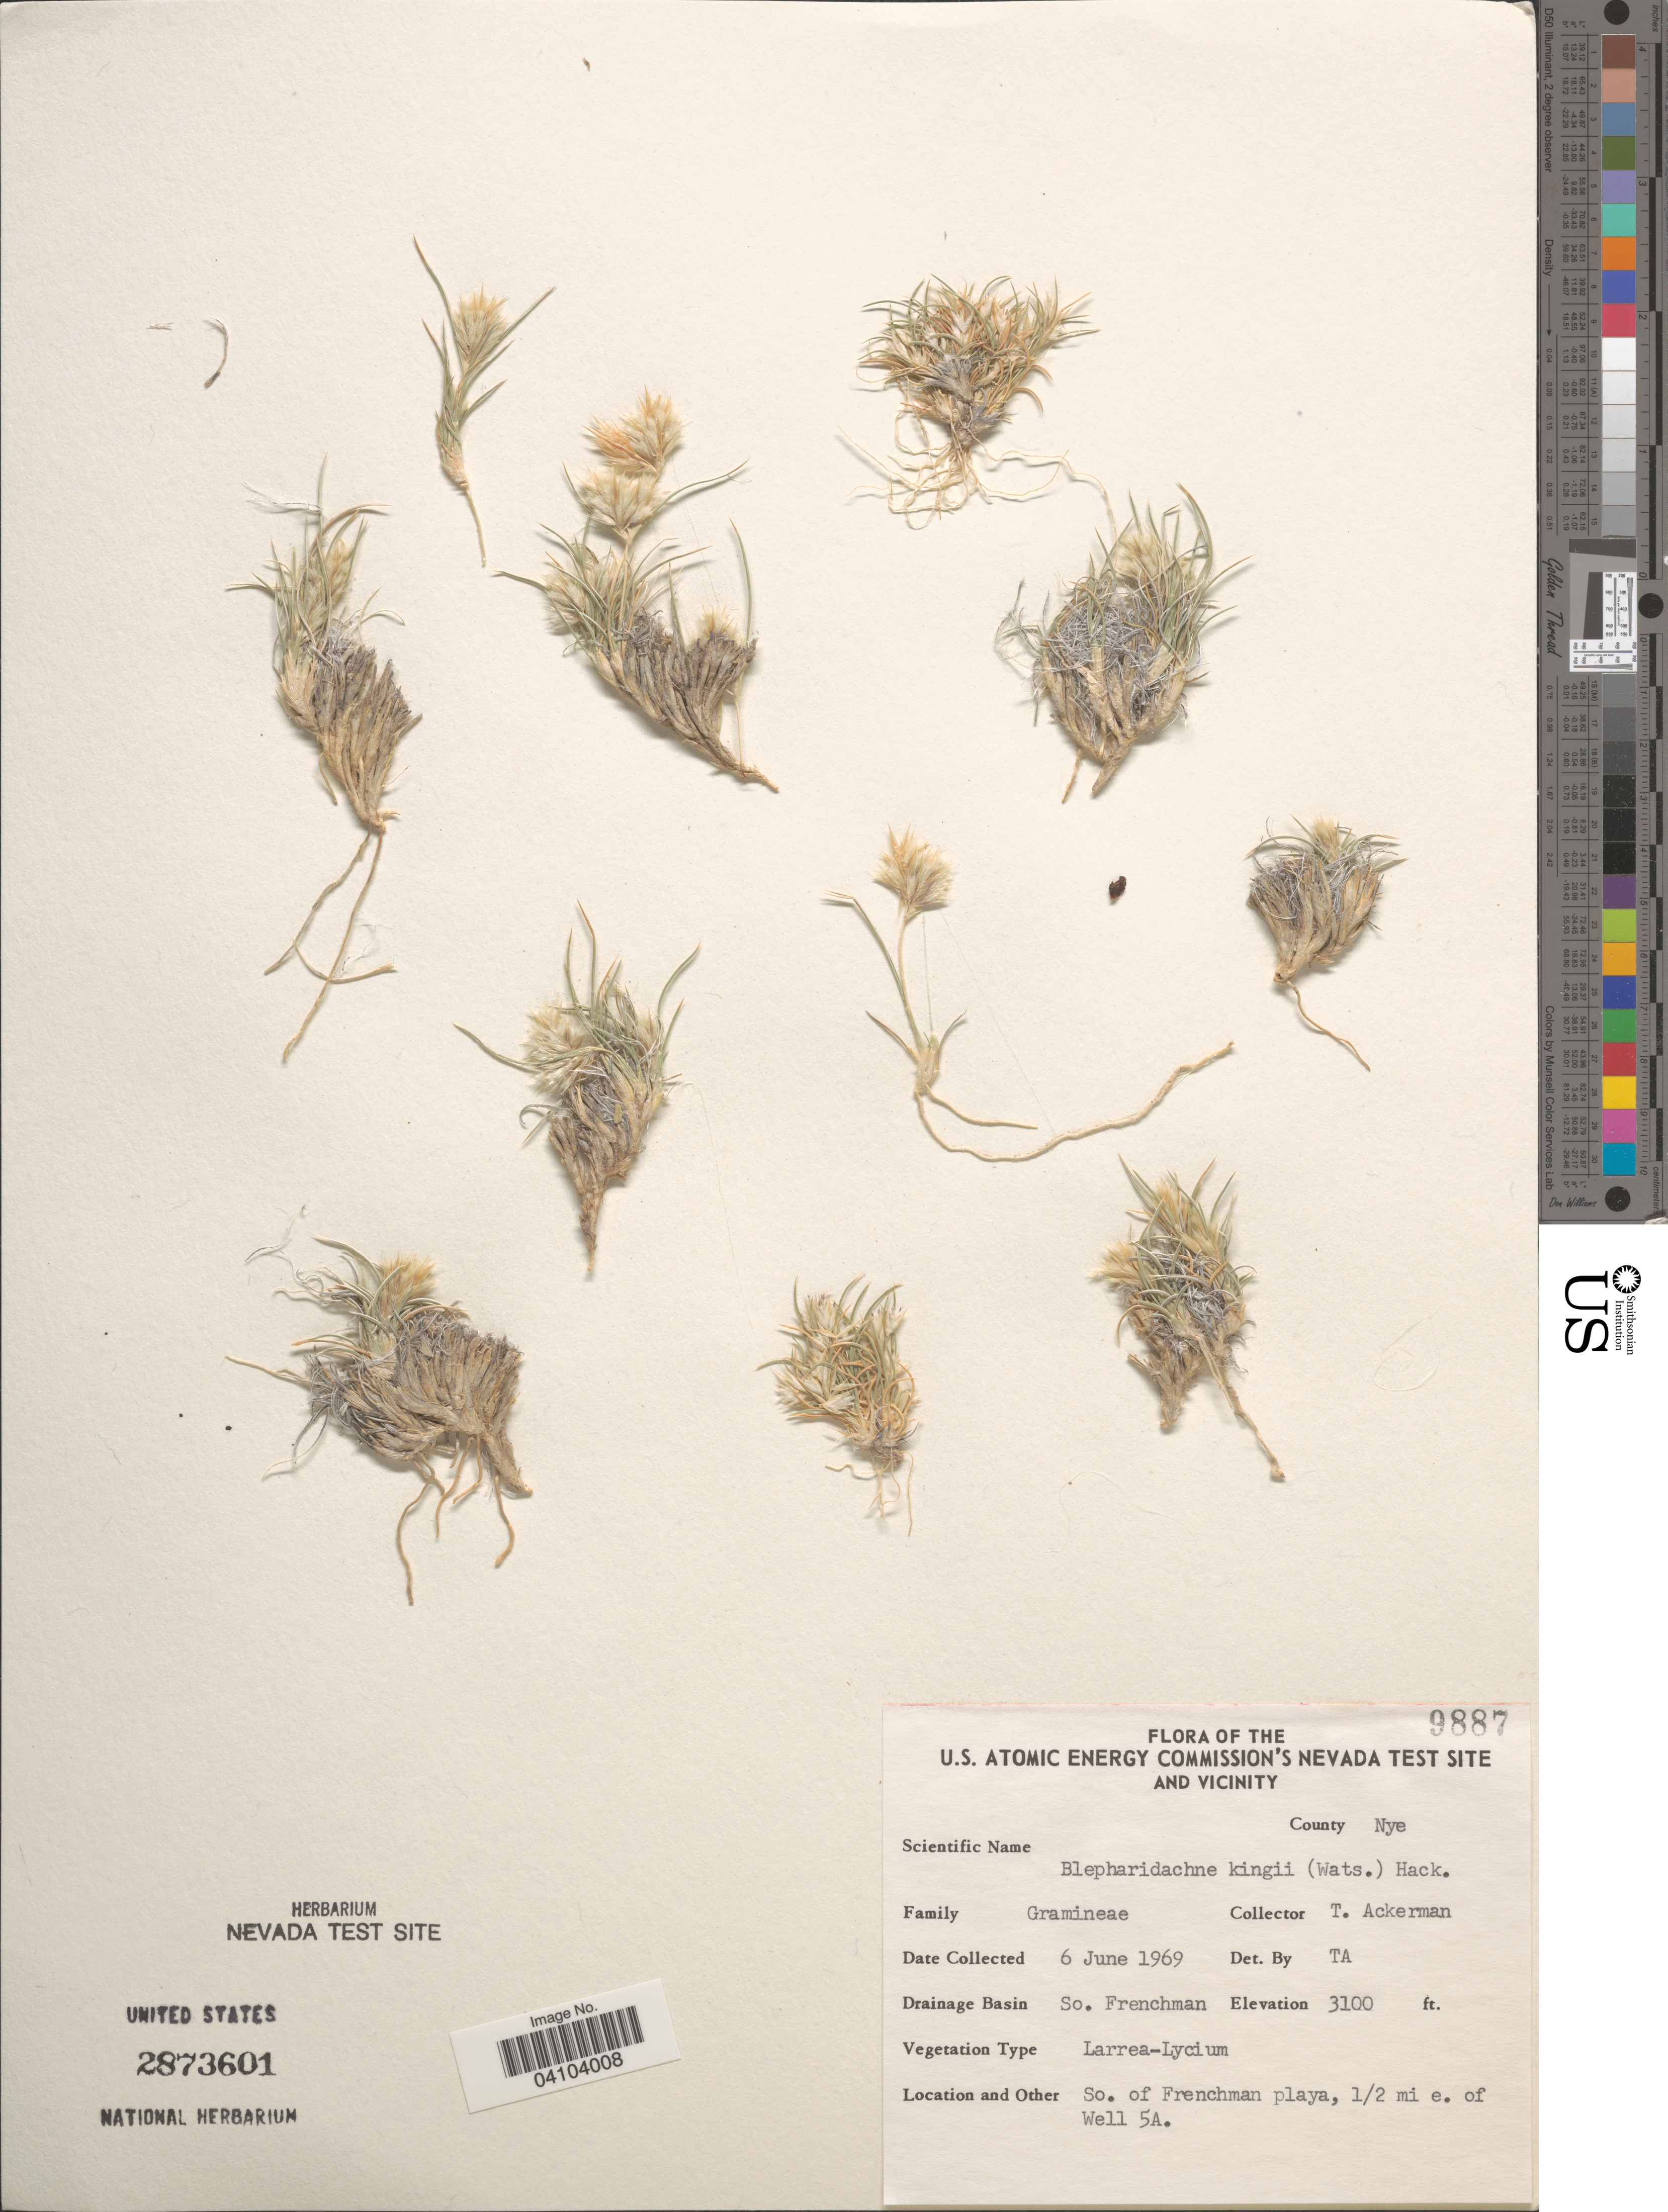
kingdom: Plantae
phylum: Tracheophyta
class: Liliopsida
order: Poales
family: Poaceae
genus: Blepharidachne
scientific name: Blepharidachne kingii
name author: (S. Watson) Hack.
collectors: T. Ackerman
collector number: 9887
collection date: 1969-06-06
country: United States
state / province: Nevada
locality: The U.S. Atomic Energy Commission's Nevada Test Site and vicinity. County Nye. So. of Frenchman playa, 1/2 mi e. of Well 5A.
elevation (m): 945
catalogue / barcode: US 2873601